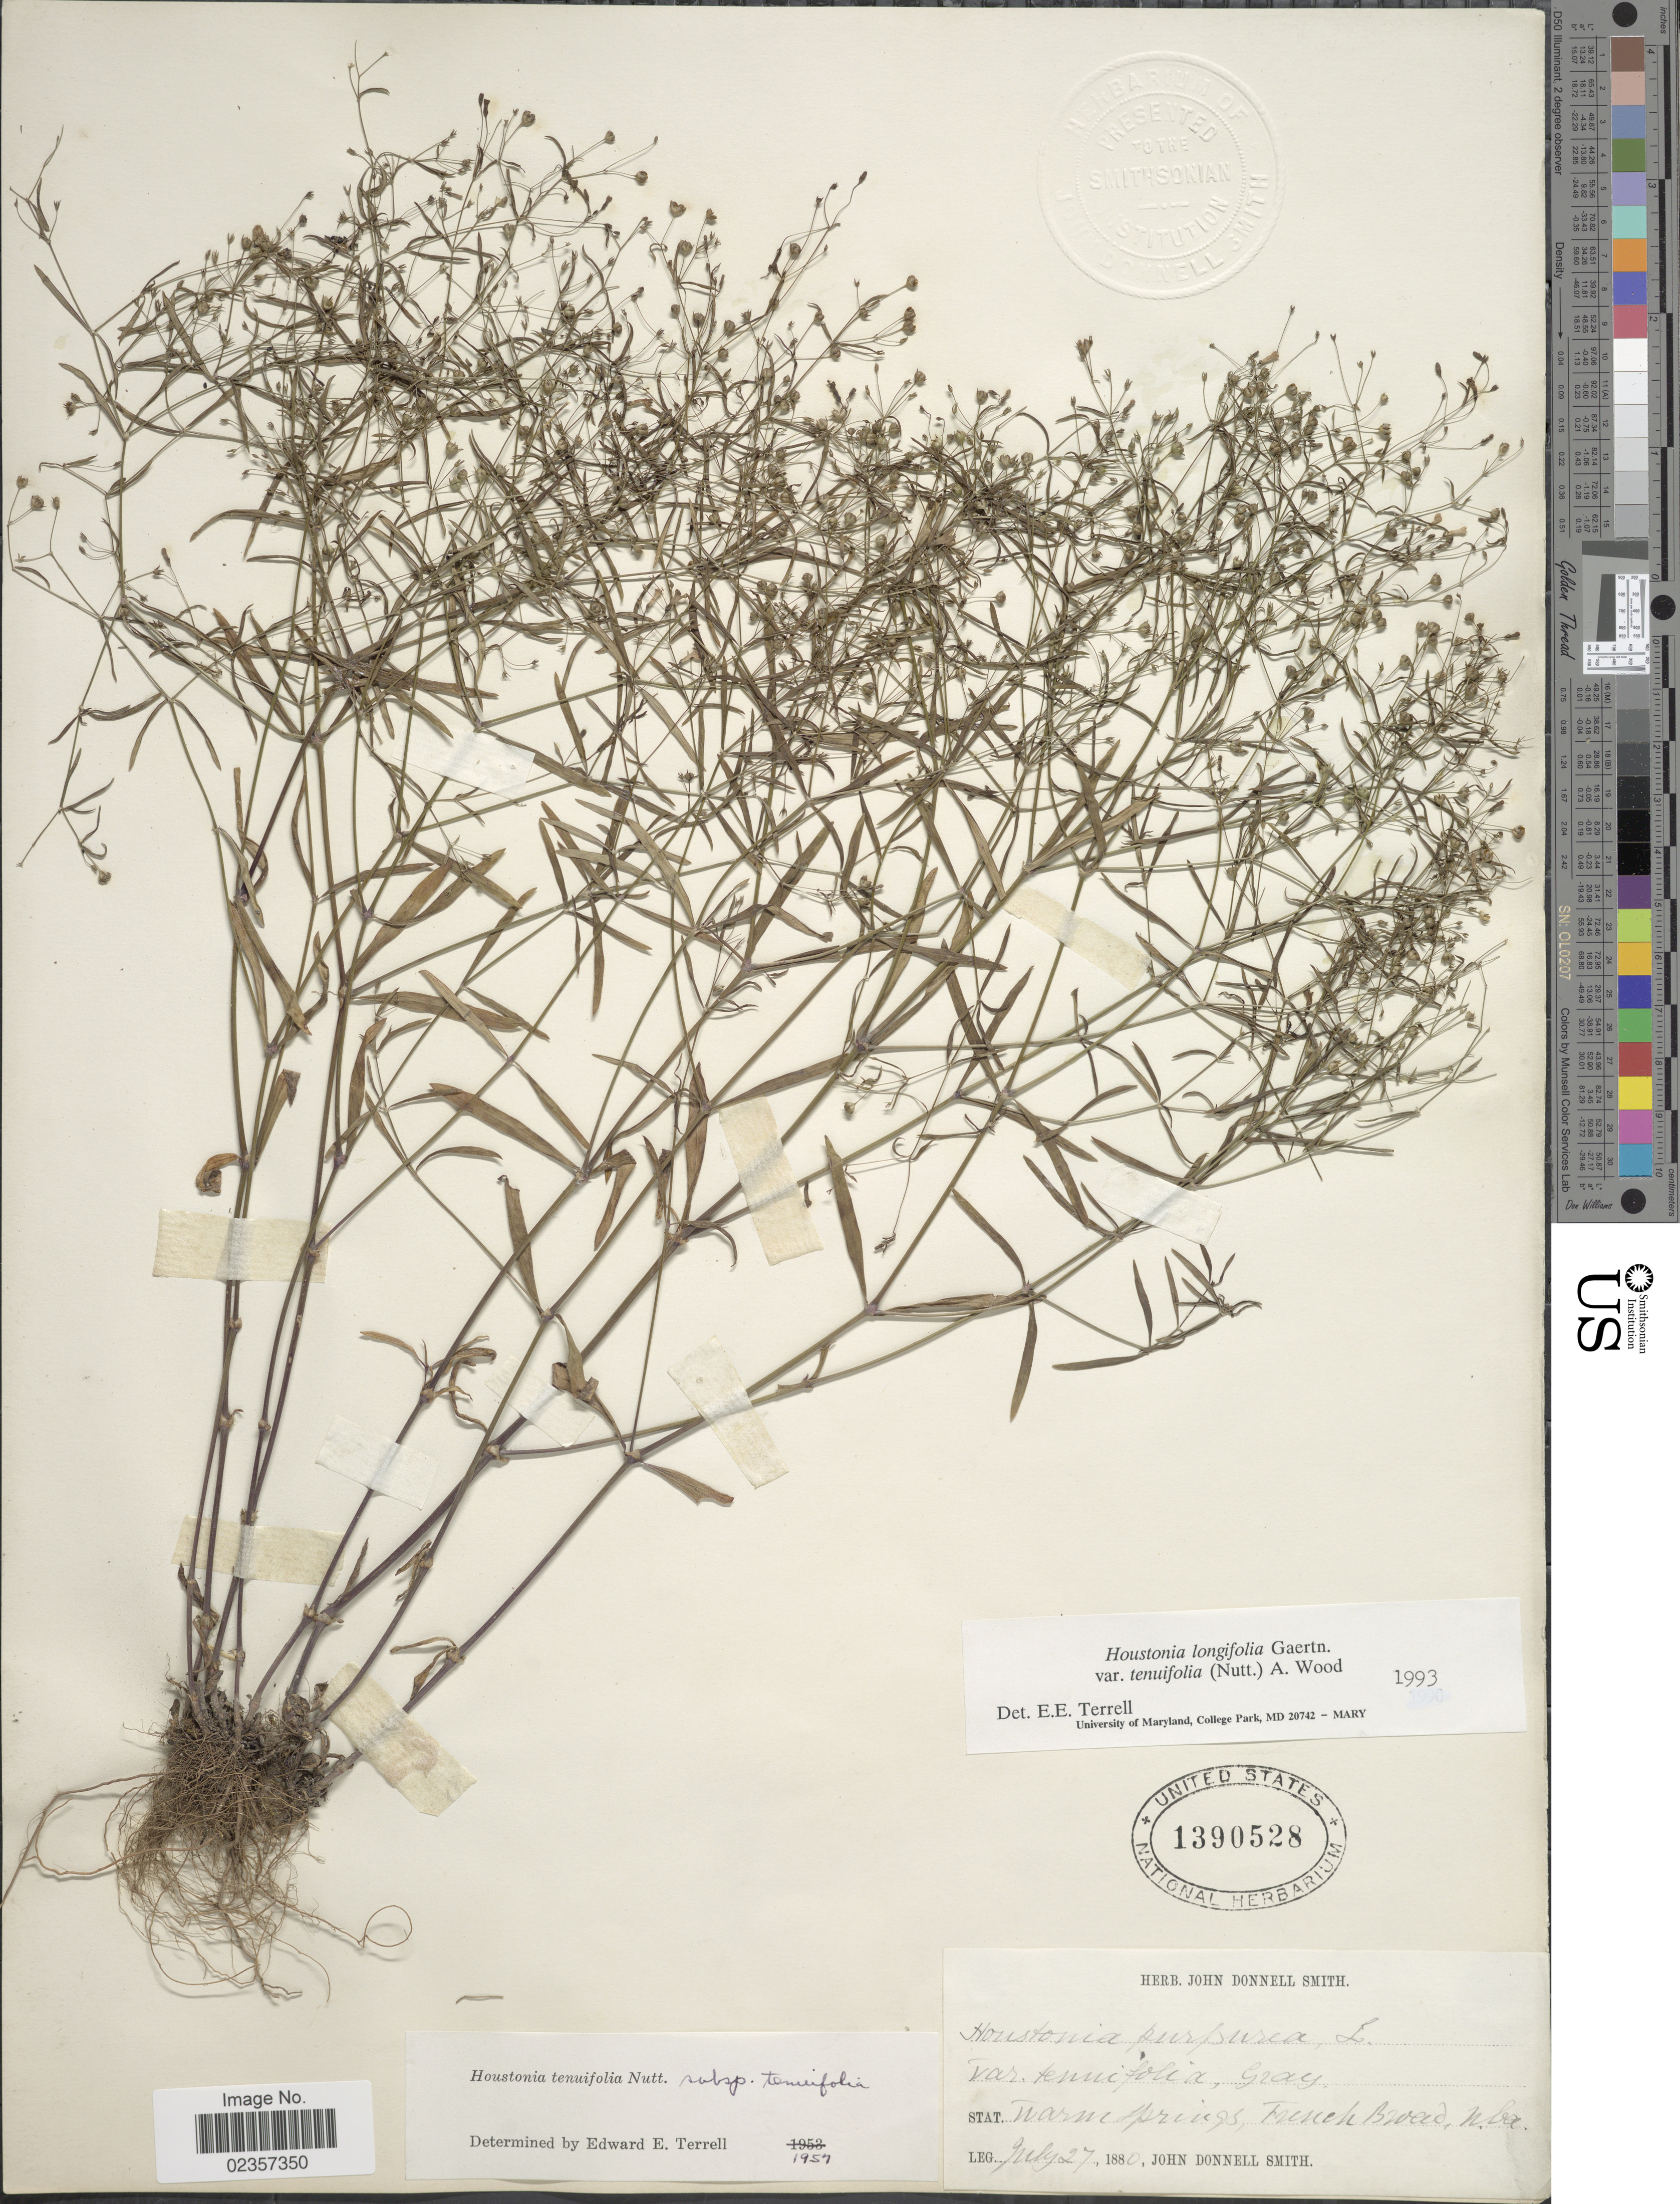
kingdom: Plantae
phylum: Tracheophyta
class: Magnoliopsida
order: Gentianales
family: Rubiaceae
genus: Houstonia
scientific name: Houstonia longifolia var. tenuifolia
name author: (Nutt.) Alph. Wood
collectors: J. Donnell Smith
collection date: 1880-07-27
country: United States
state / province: North Carolina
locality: Warm Springs, French Broad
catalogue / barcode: US 1390528